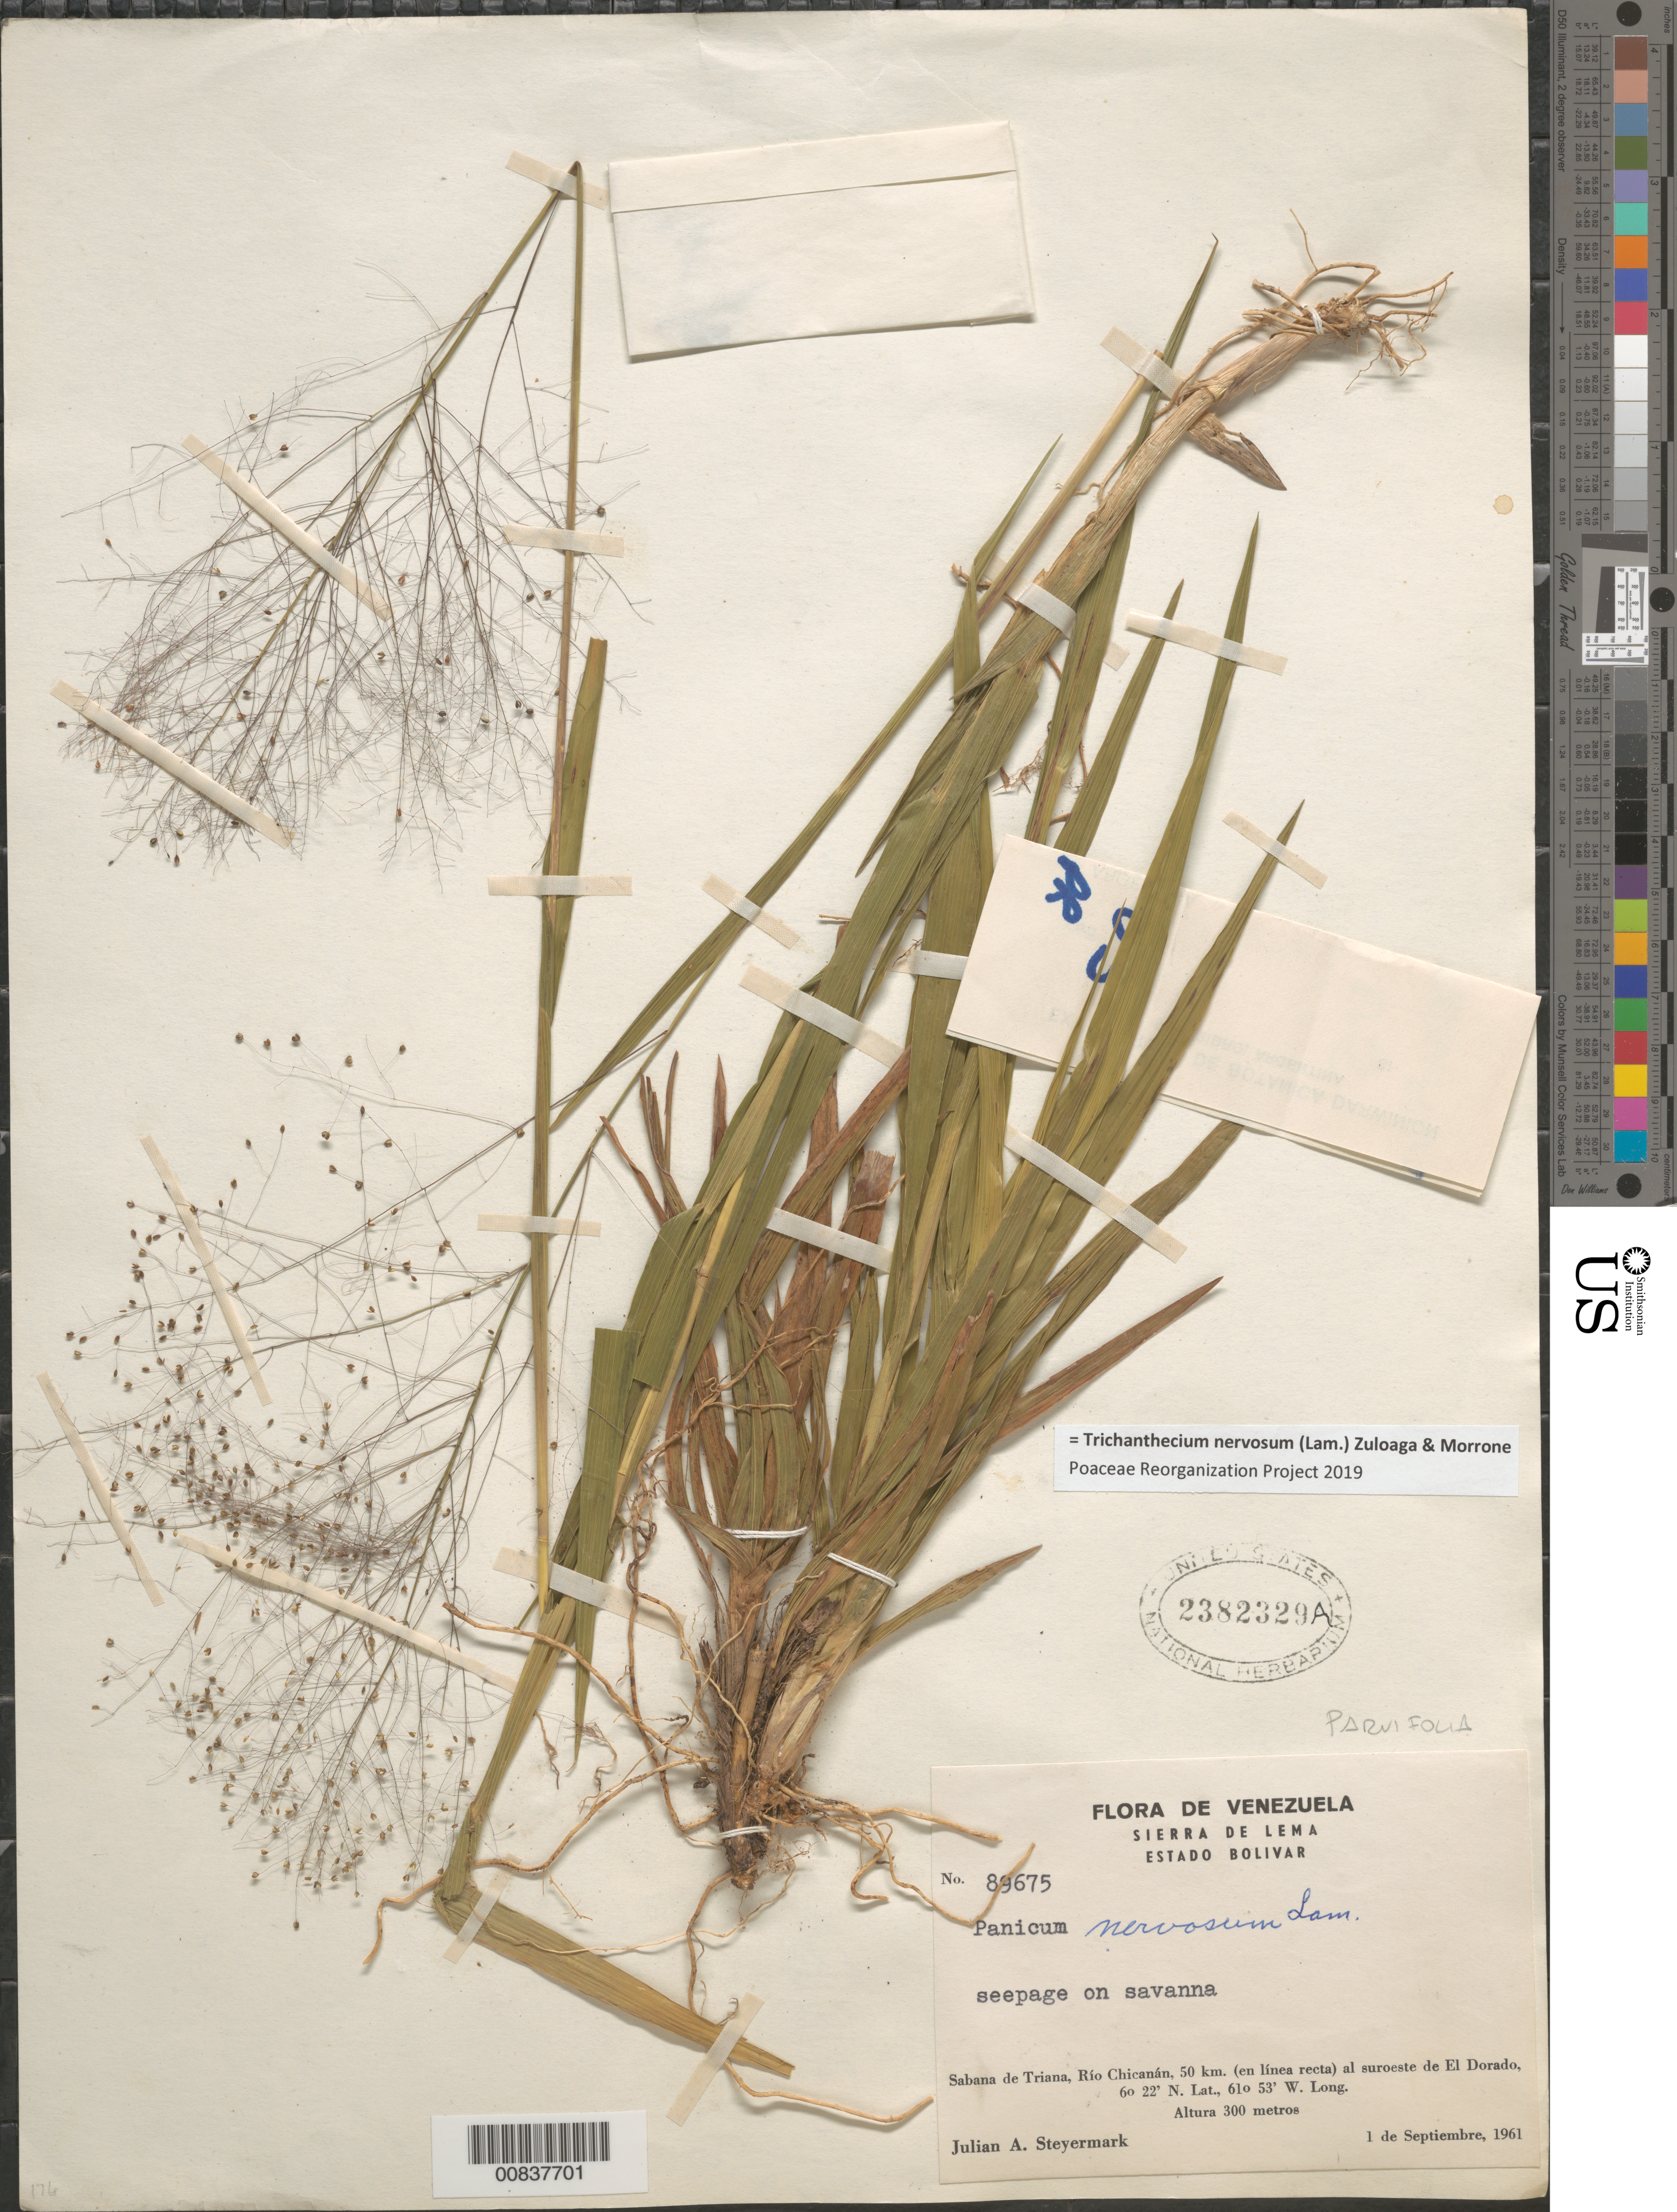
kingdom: Plantae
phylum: Tracheophyta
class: Liliopsida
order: Poales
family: Poaceae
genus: Trichanthecium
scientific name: Trichanthecium nervosum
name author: (Lam.) Zuloaga & Morrone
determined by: Poaceae Reorganization Project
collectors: J. Steyermark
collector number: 89675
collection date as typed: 1-Sep-61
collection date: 1961-09-01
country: Venezuela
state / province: Bolívar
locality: Sabana de Triana, Río Chicanán, 50 km (in línea recta) al SW de El Dorado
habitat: Seepage on savanna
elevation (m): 300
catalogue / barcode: US 2382329A